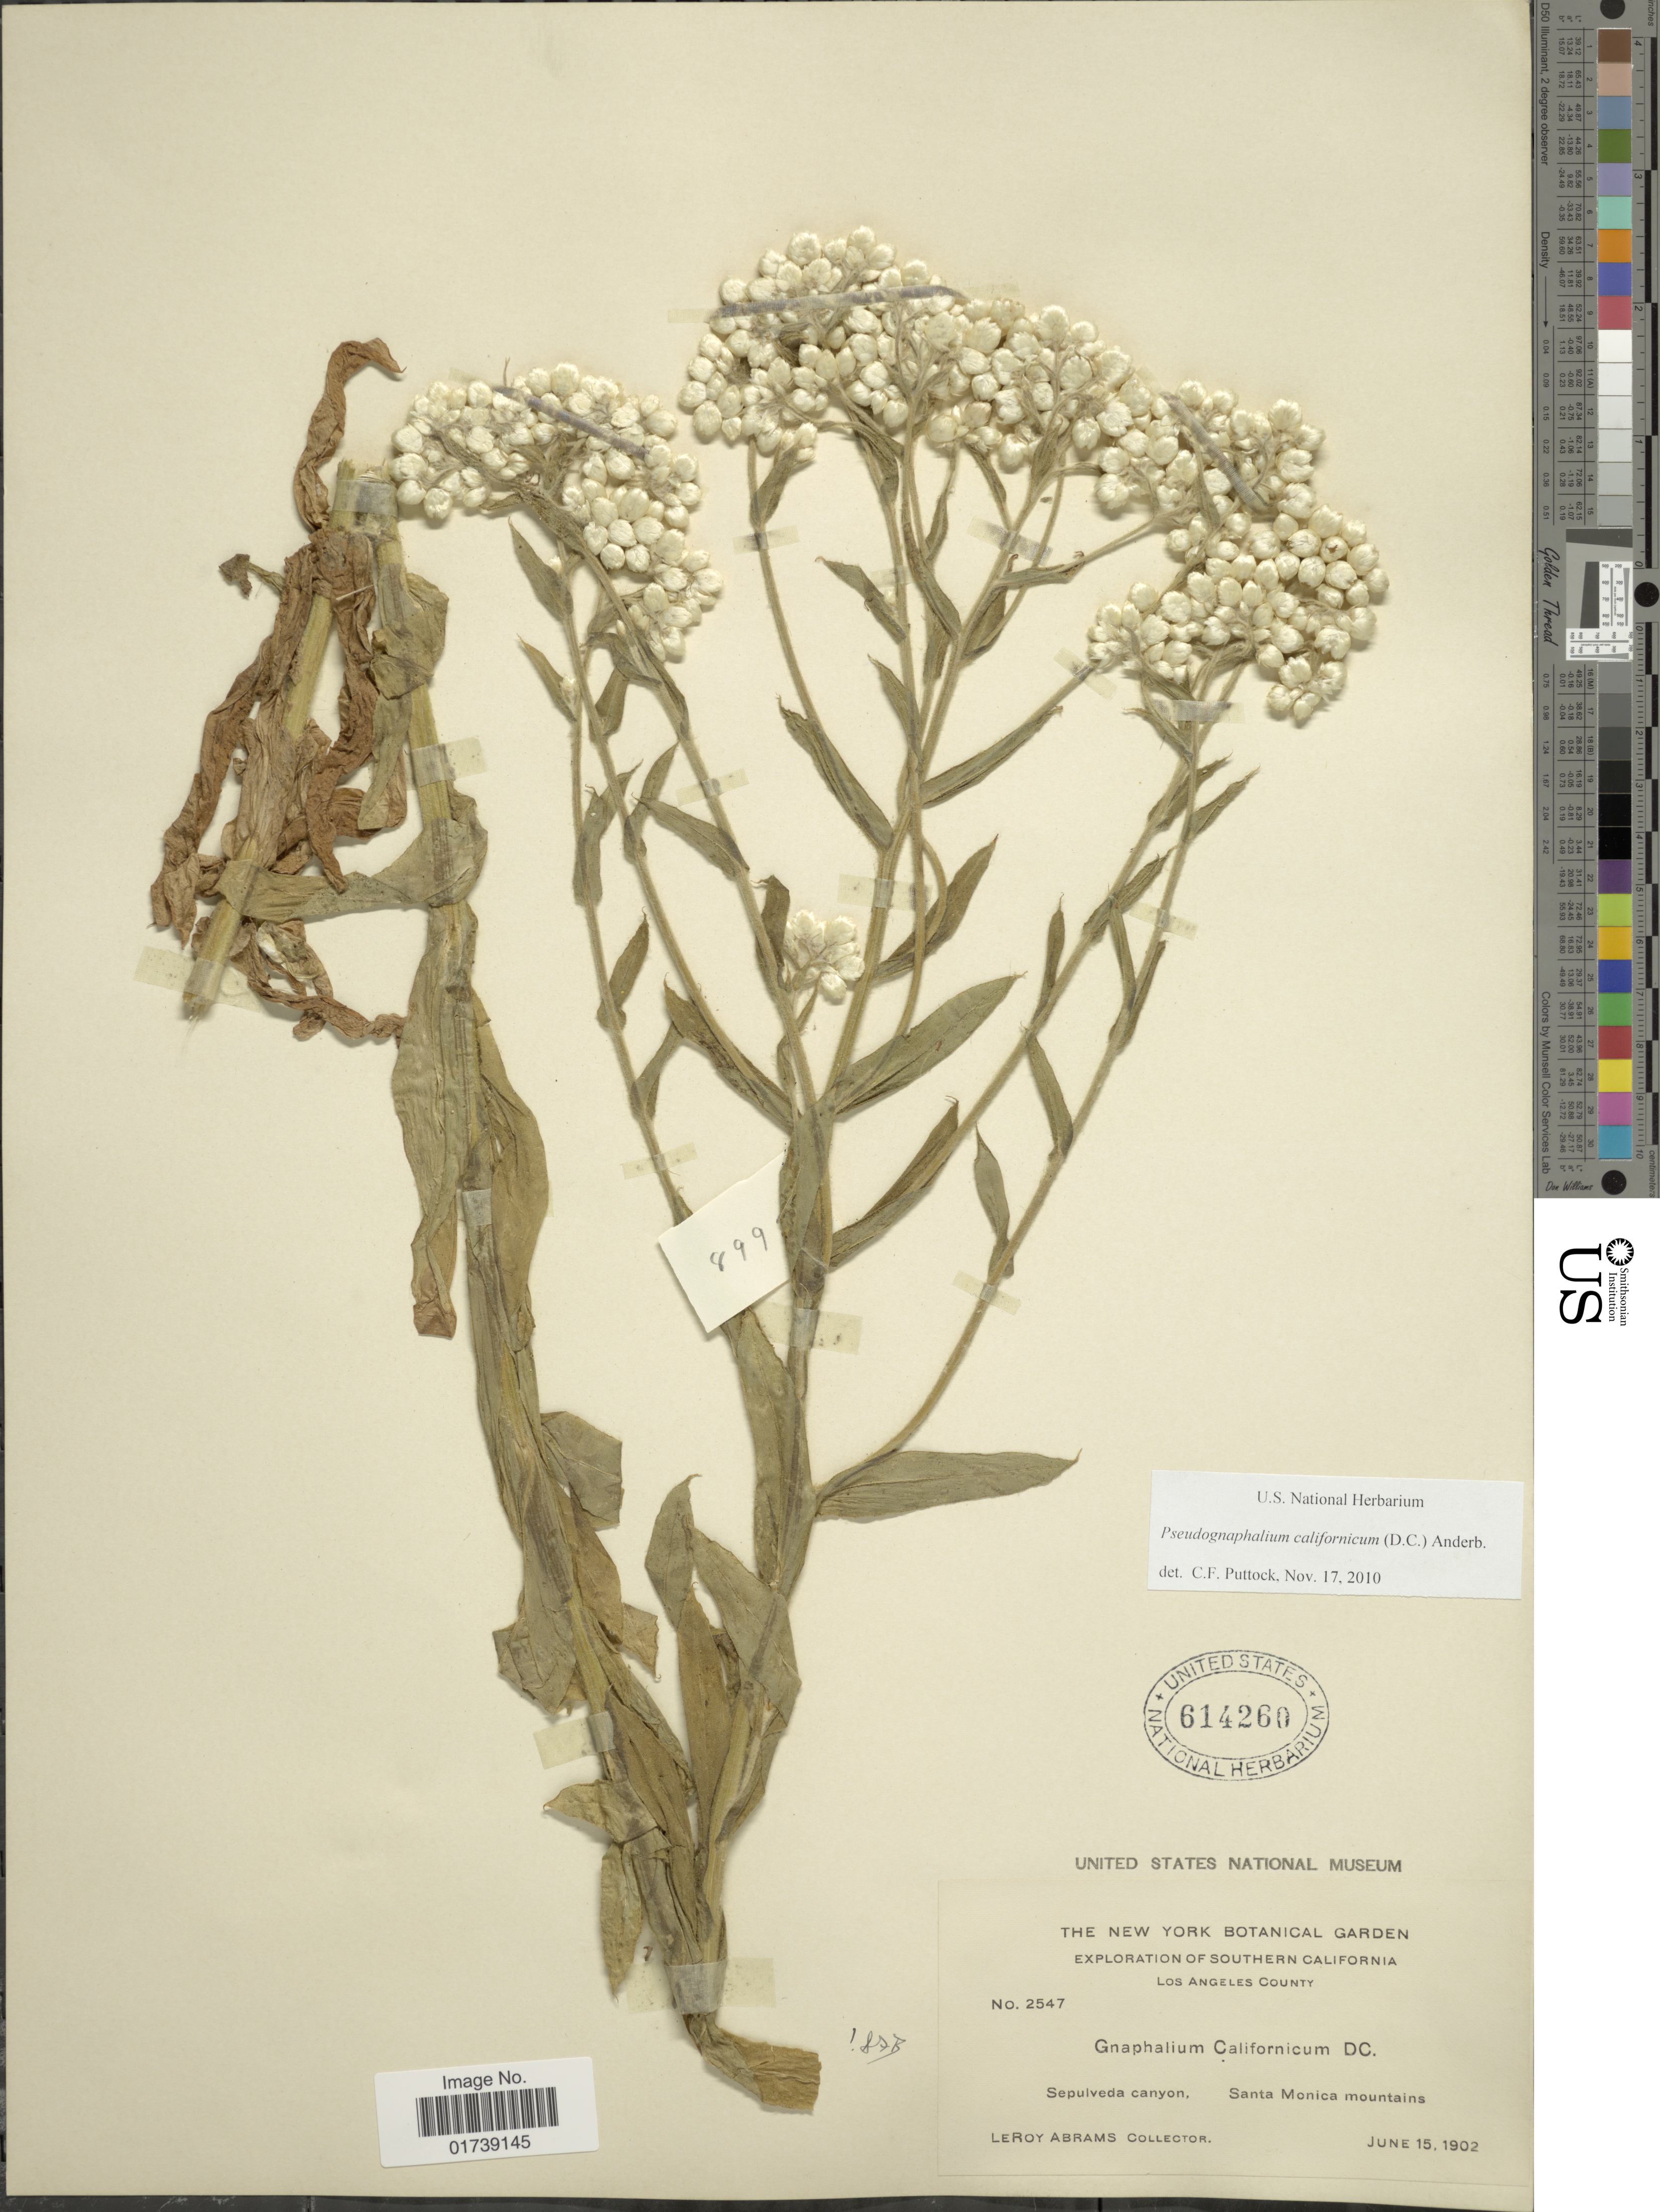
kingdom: Plantae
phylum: Tracheophyta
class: Magnoliopsida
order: Asterales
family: Asteraceae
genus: Pseudognaphalium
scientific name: Pseudognaphalium californicum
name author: (DC.) Anderb.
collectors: L. Abrams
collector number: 2547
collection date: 1902-06-15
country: United States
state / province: California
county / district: Los Angeles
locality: Southern California, Los Angeles County, Sepulveda canyon, Santa Monica Mountains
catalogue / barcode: US 614260